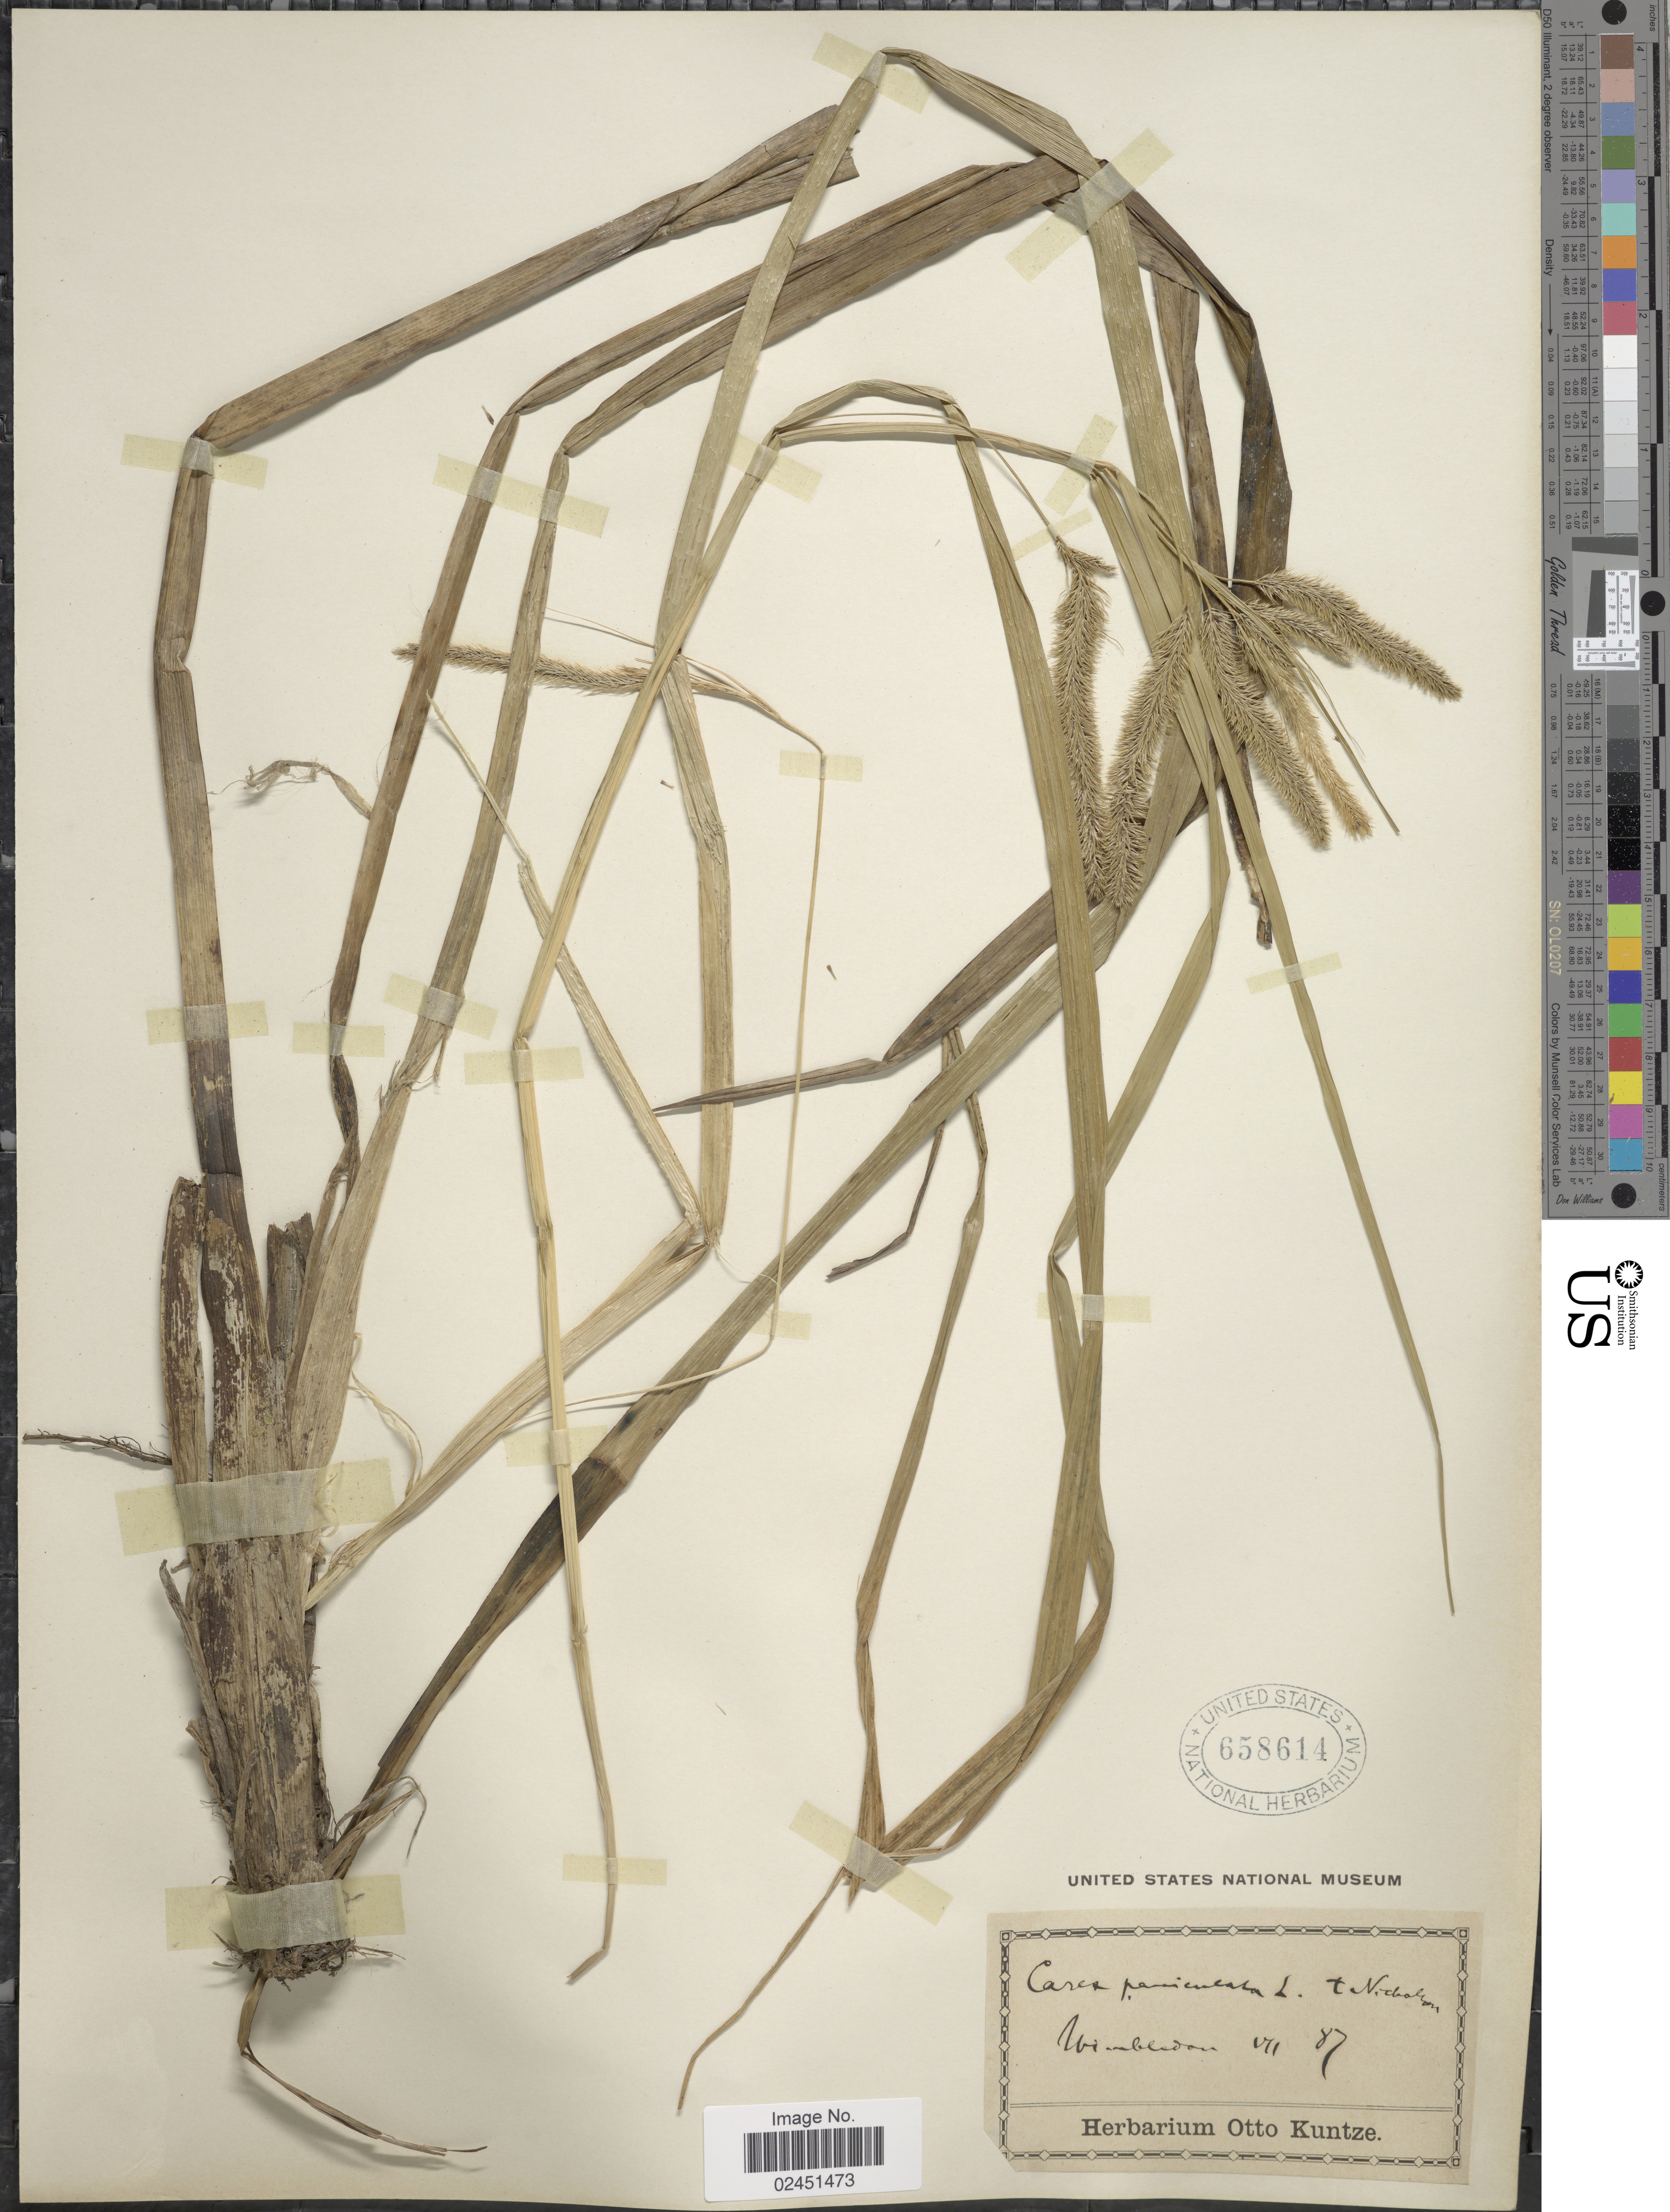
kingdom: Plantae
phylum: Tracheophyta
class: Liliopsida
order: Poales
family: Cyperaceae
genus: Carex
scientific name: Carex paniculata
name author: L.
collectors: ex herb. Otto Kuntze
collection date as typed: Transcribed d/m/y: /7/87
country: United Kingdom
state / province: England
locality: Wimbledon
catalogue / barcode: US 658614